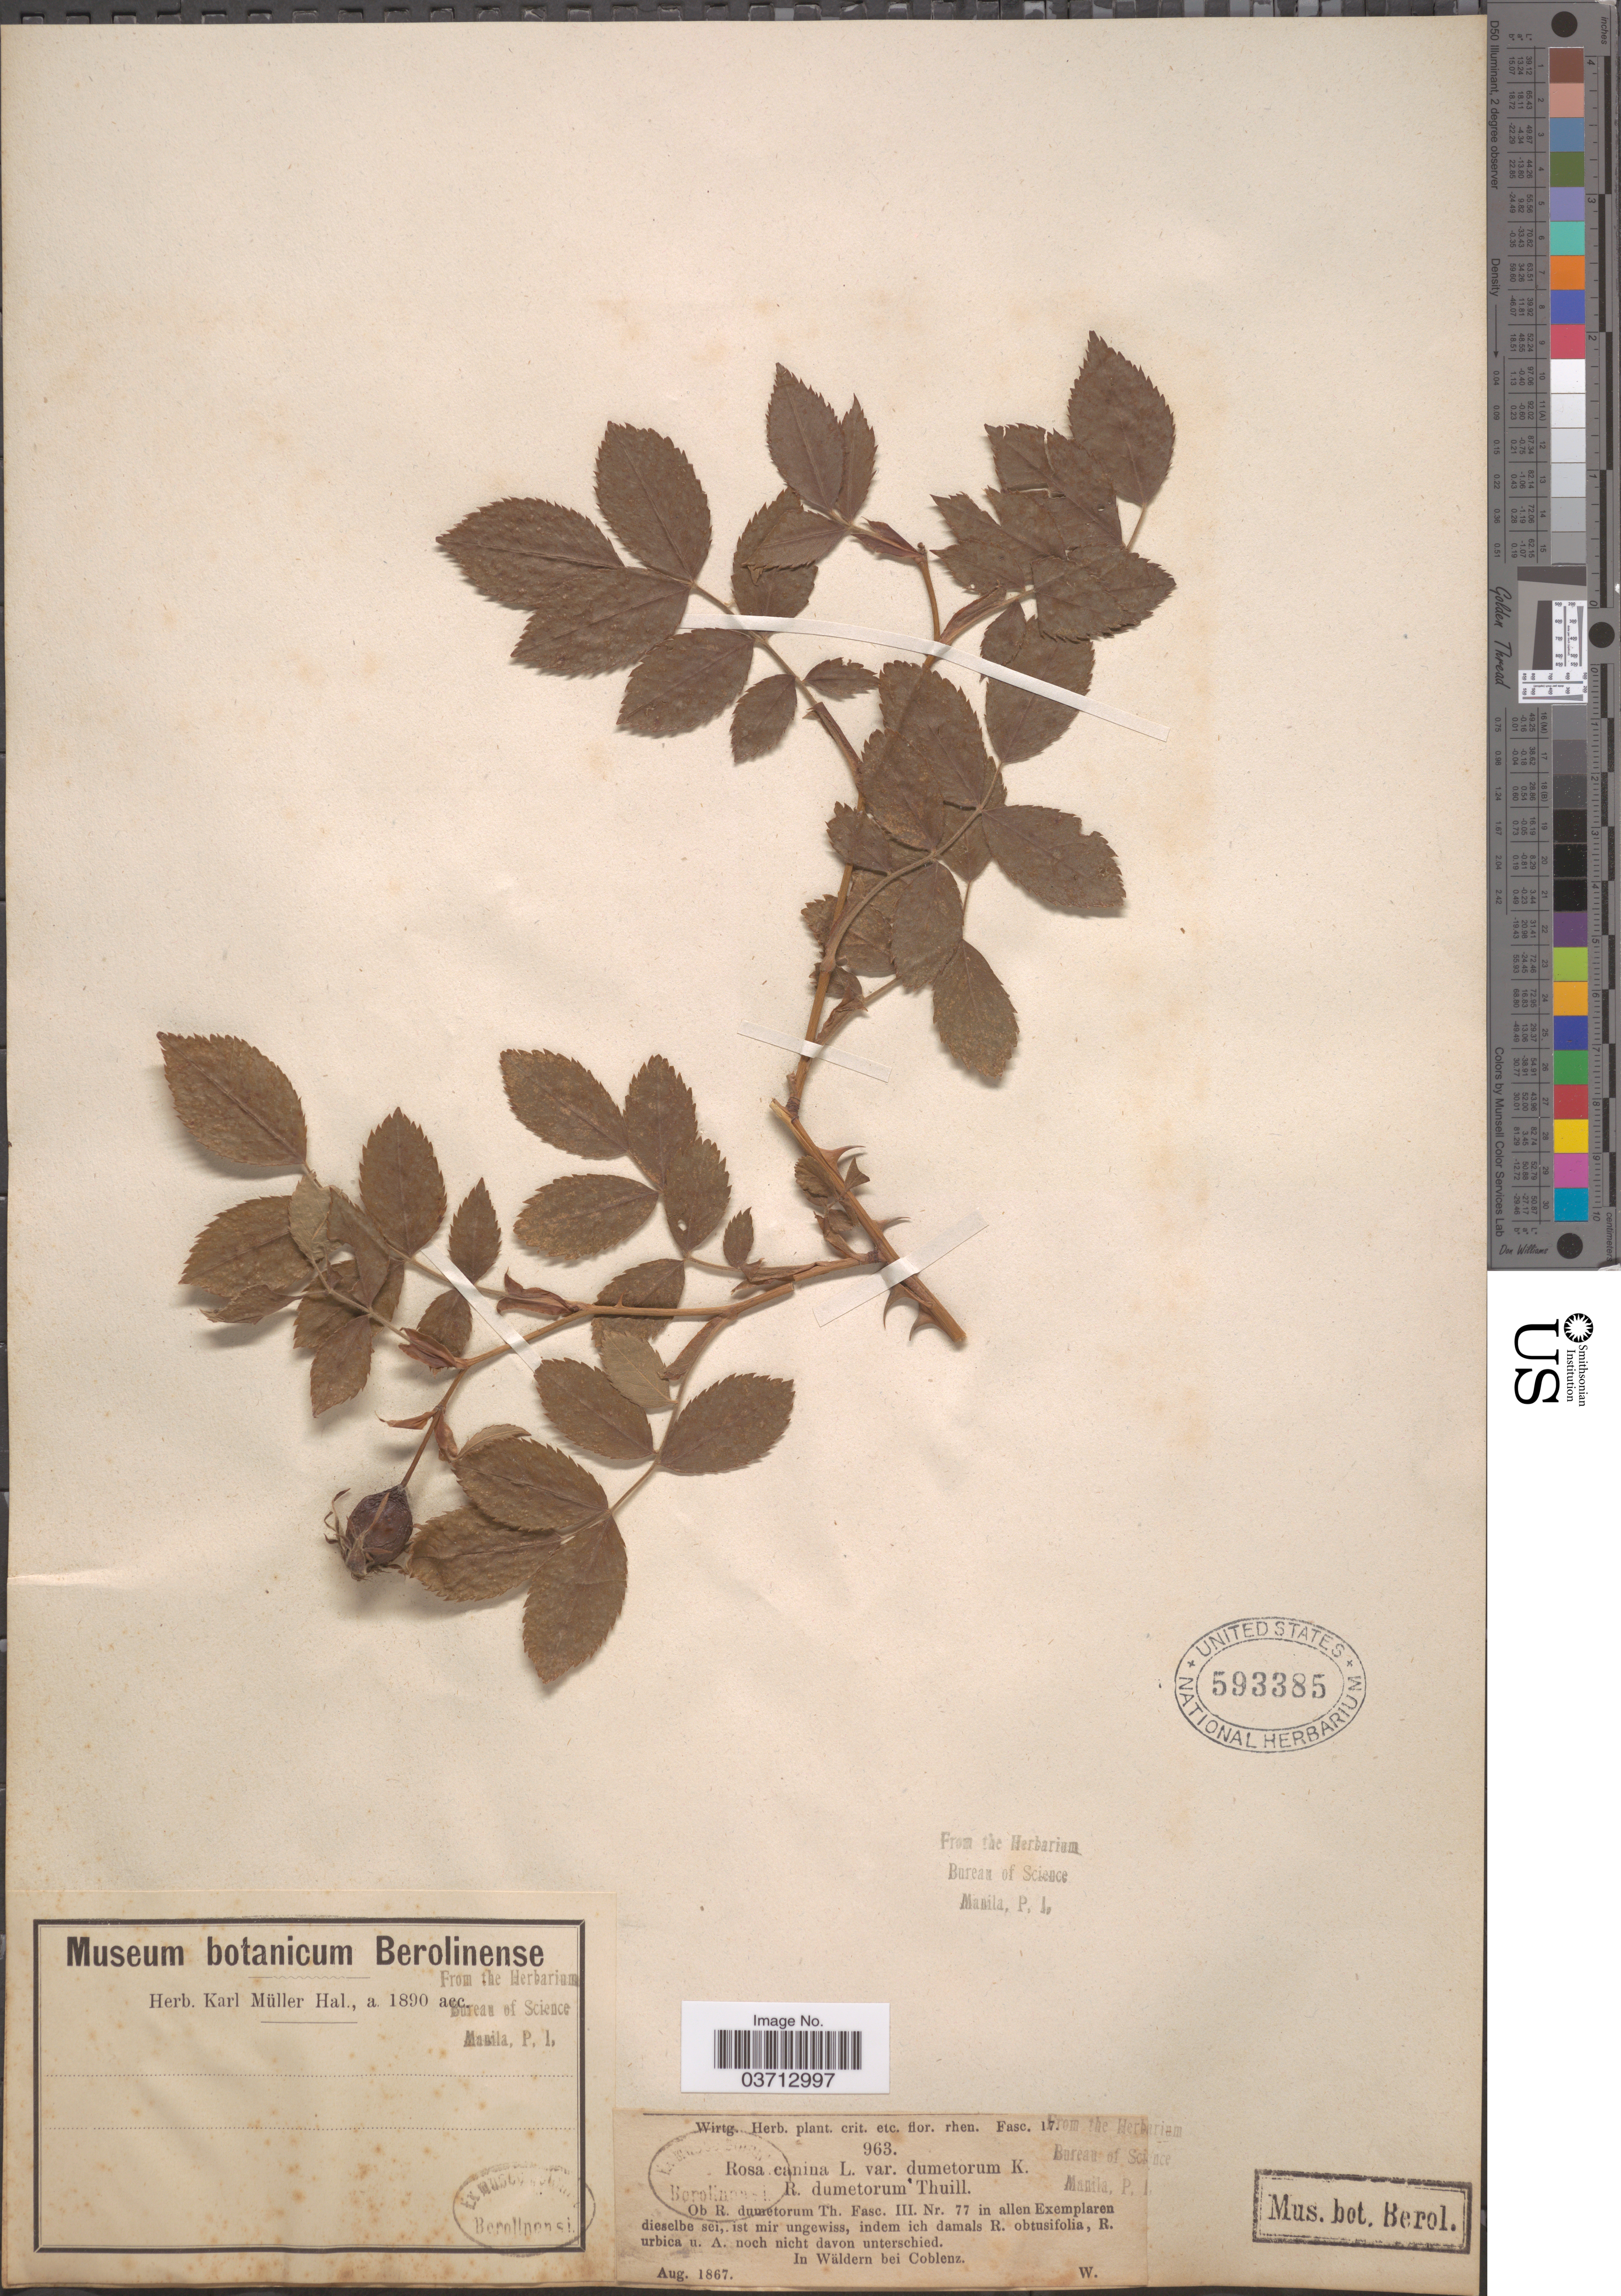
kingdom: Plantae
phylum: Tracheophyta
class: Magnoliopsida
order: Rosales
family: Rosaceae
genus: Rosa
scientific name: Rosa canina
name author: L.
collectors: Wirtg.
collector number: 963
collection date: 1867-08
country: Germany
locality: In Wäldern bei Coblenz.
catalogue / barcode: US 593385